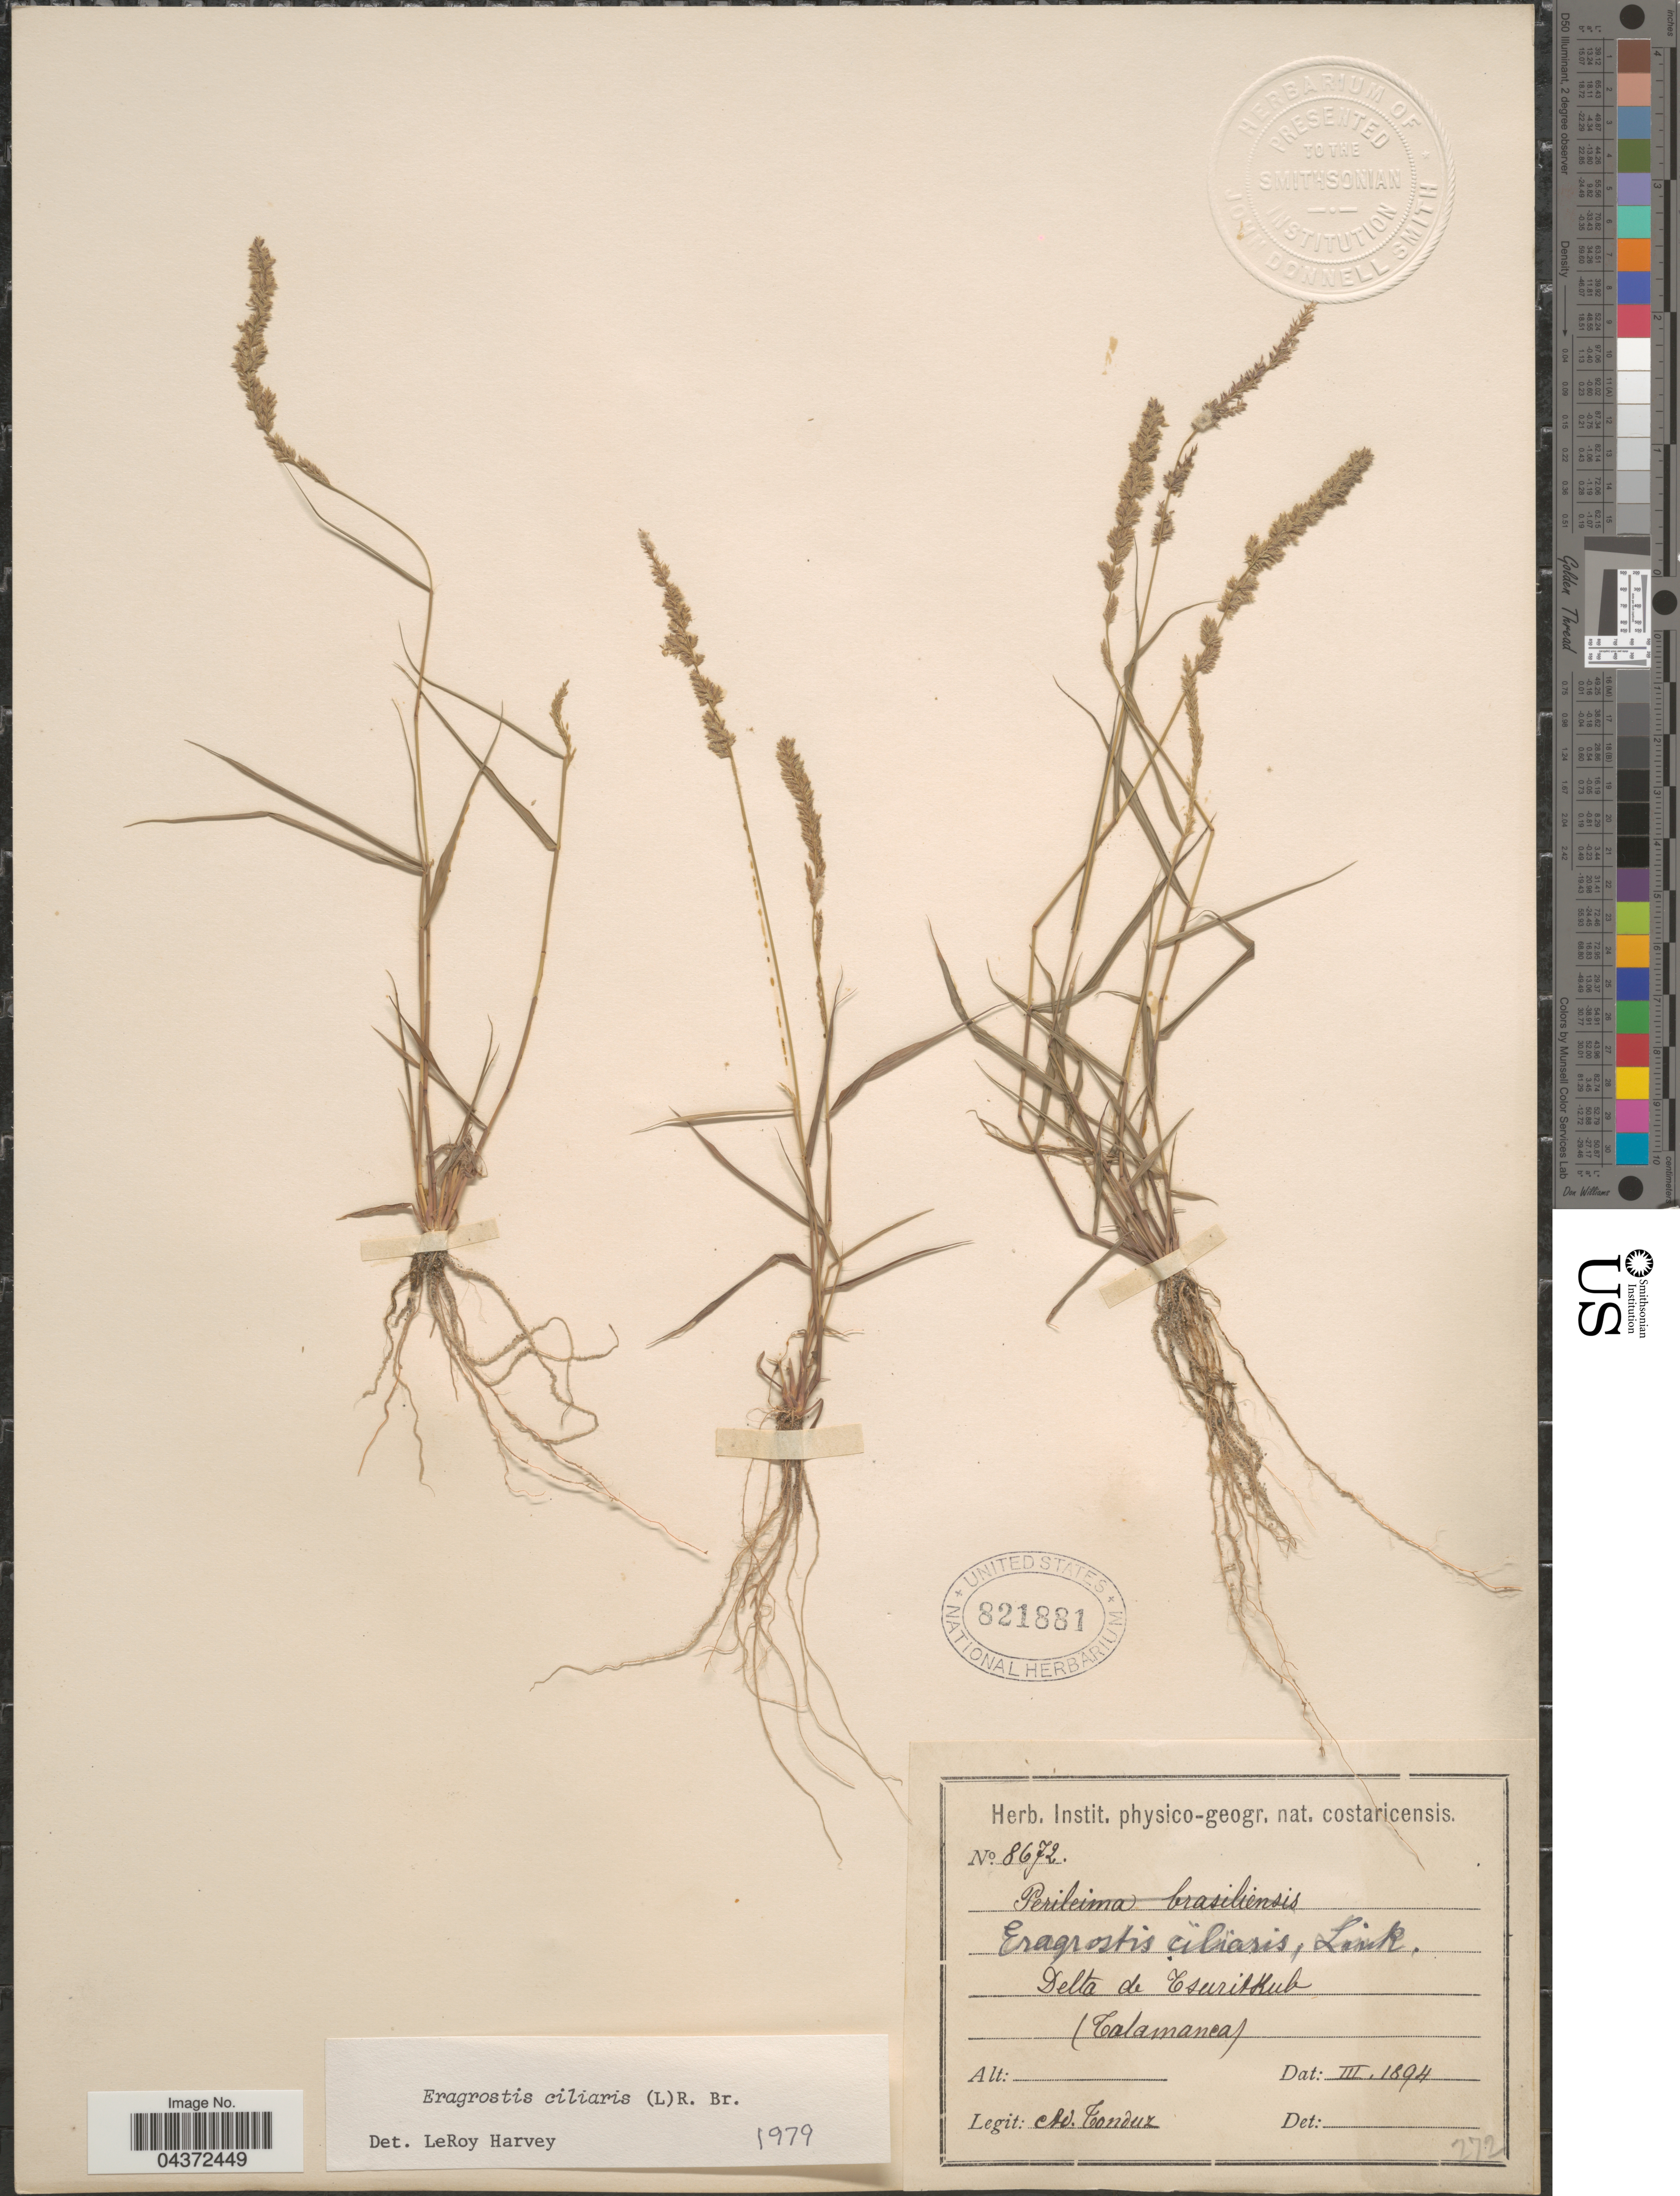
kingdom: Plantae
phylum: Tracheophyta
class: Liliopsida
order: Poales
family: Poaceae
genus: Eragrostis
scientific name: Eragrostis ciliaris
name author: (L.) R. Br.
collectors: A. Tonduz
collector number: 8672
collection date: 1894-03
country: Costa Rica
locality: Delta de Tsuritkub. (Talamanca).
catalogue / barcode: US 821881